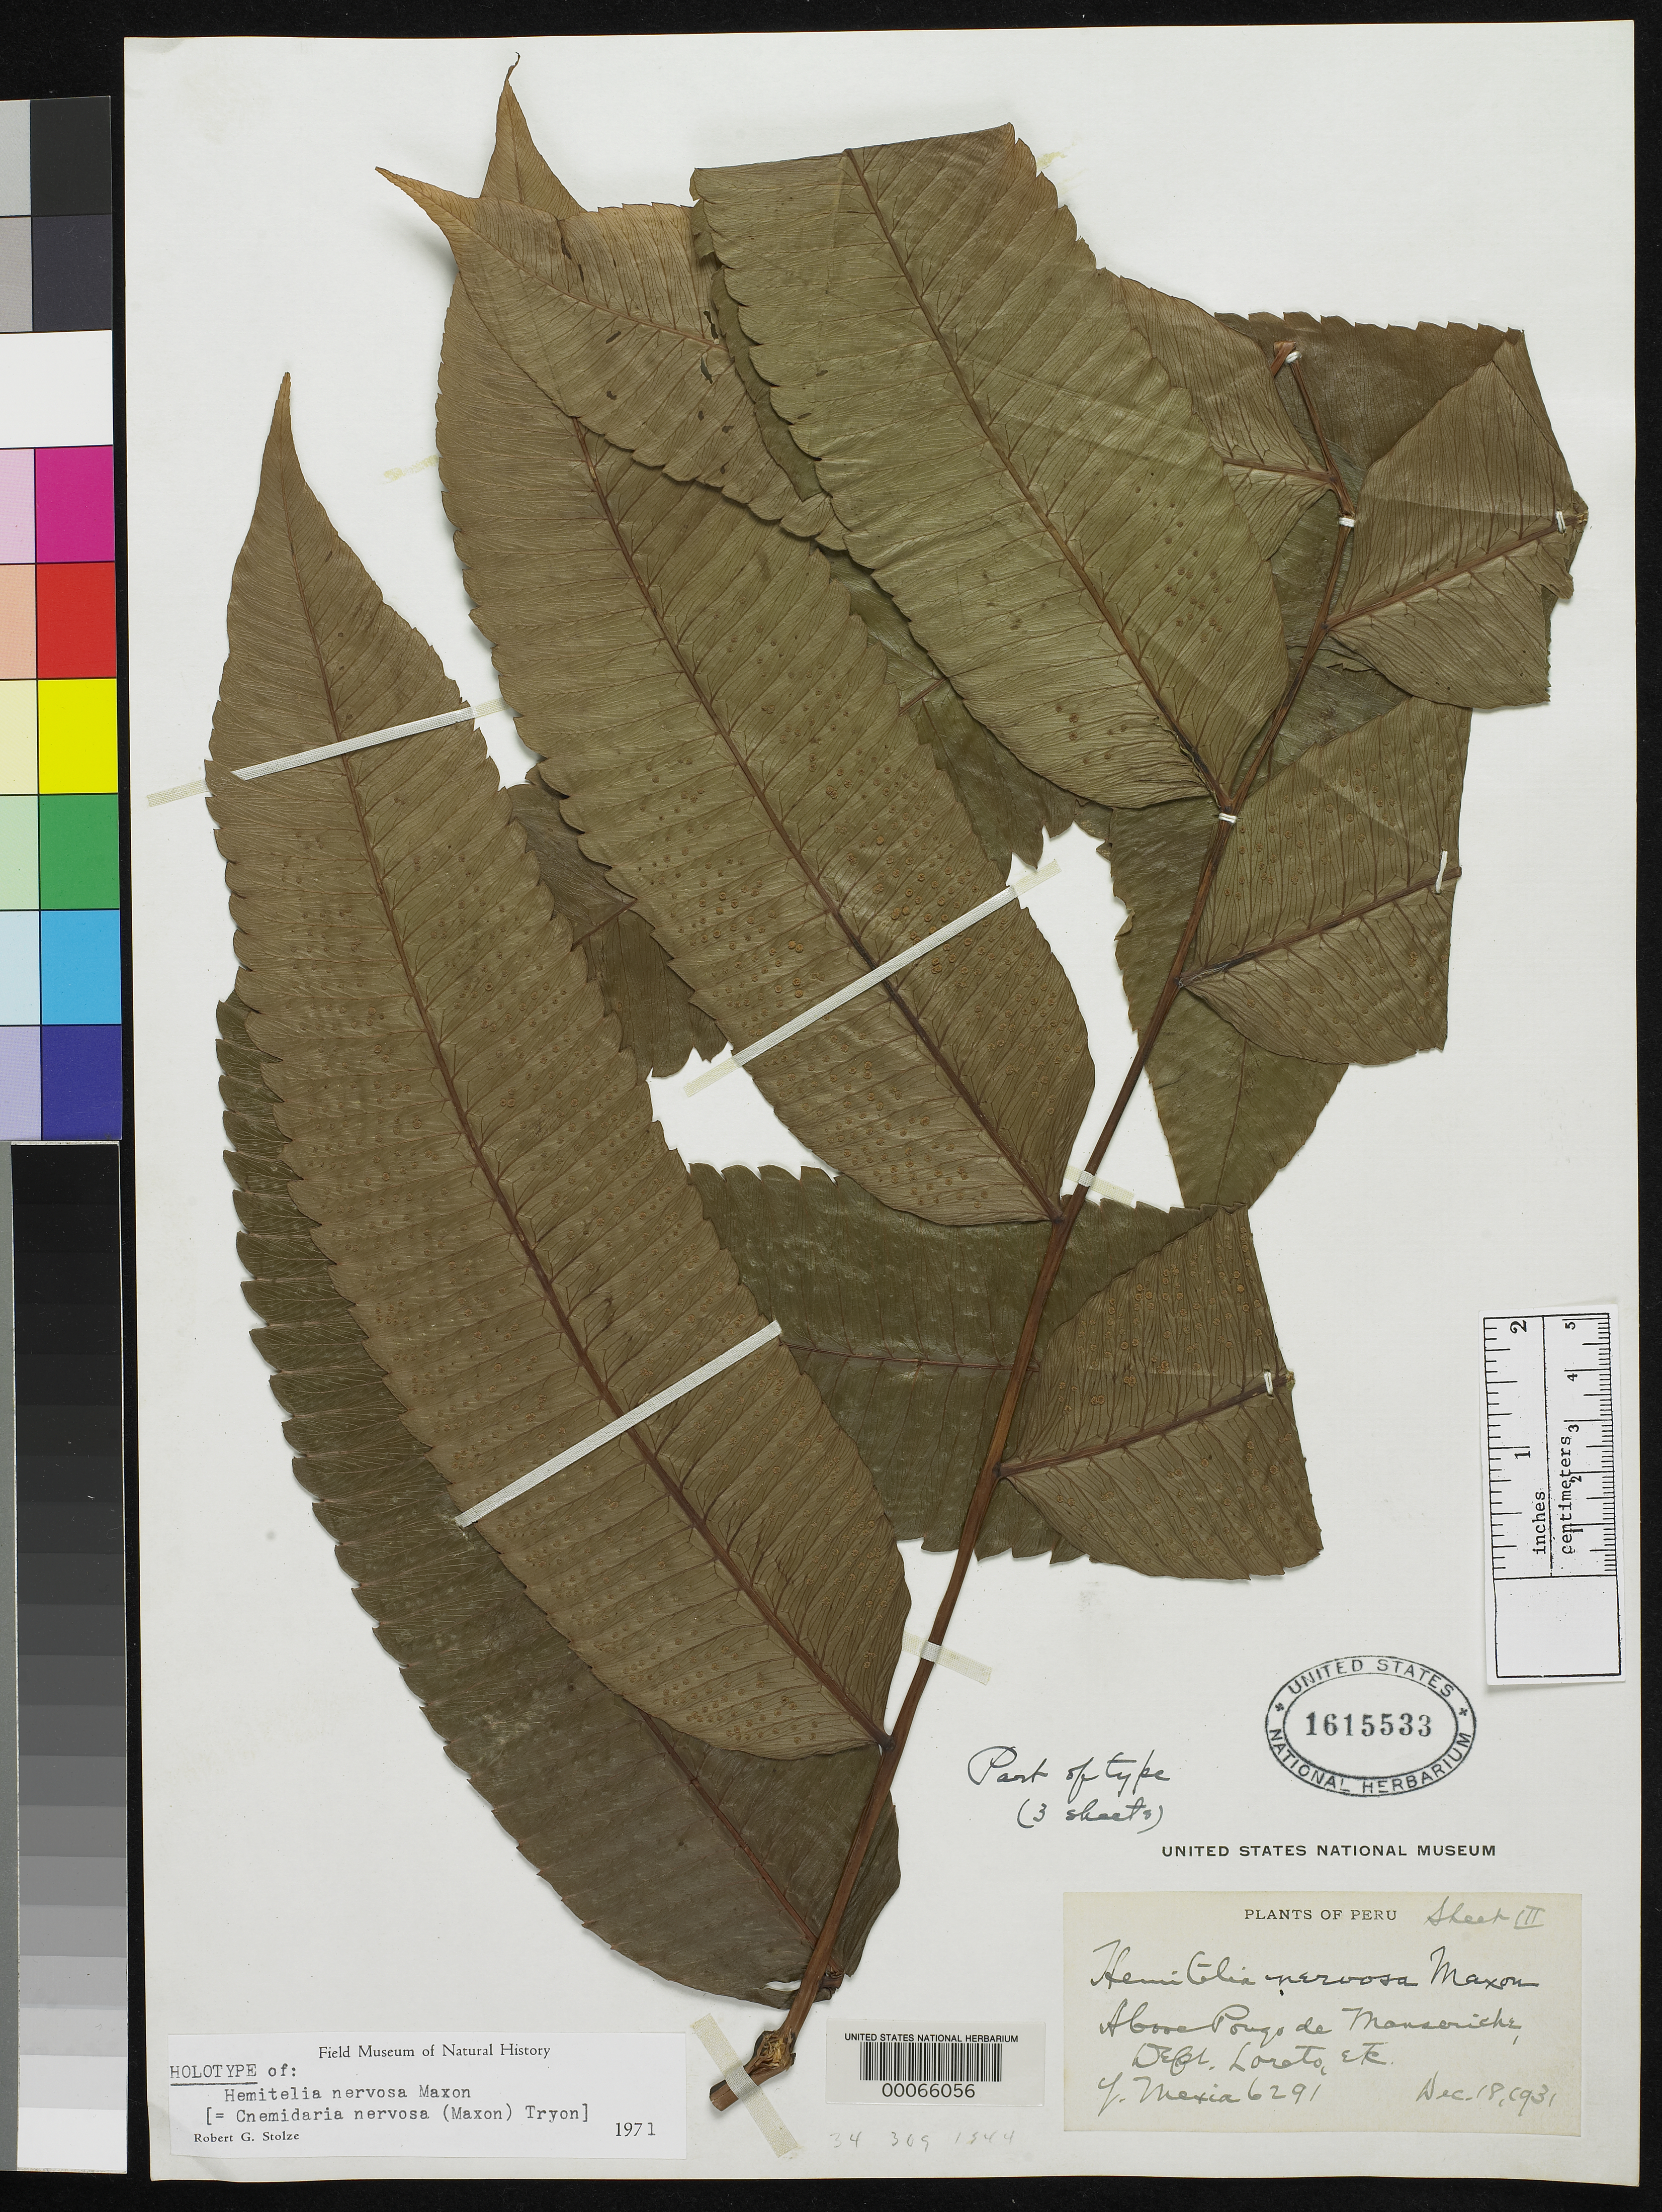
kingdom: Plantae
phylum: Tracheophyta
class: Polypodiopsida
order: Cyatheales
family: Cyatheaceae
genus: Hemitelia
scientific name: Hemitelia nervosa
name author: Maxon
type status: Holotype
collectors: Y. Mexia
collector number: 6291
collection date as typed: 18 Dec 1931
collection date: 1931-12-18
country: Peru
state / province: Loreto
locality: Above Pongo de Manseriche.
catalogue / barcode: US 1615533